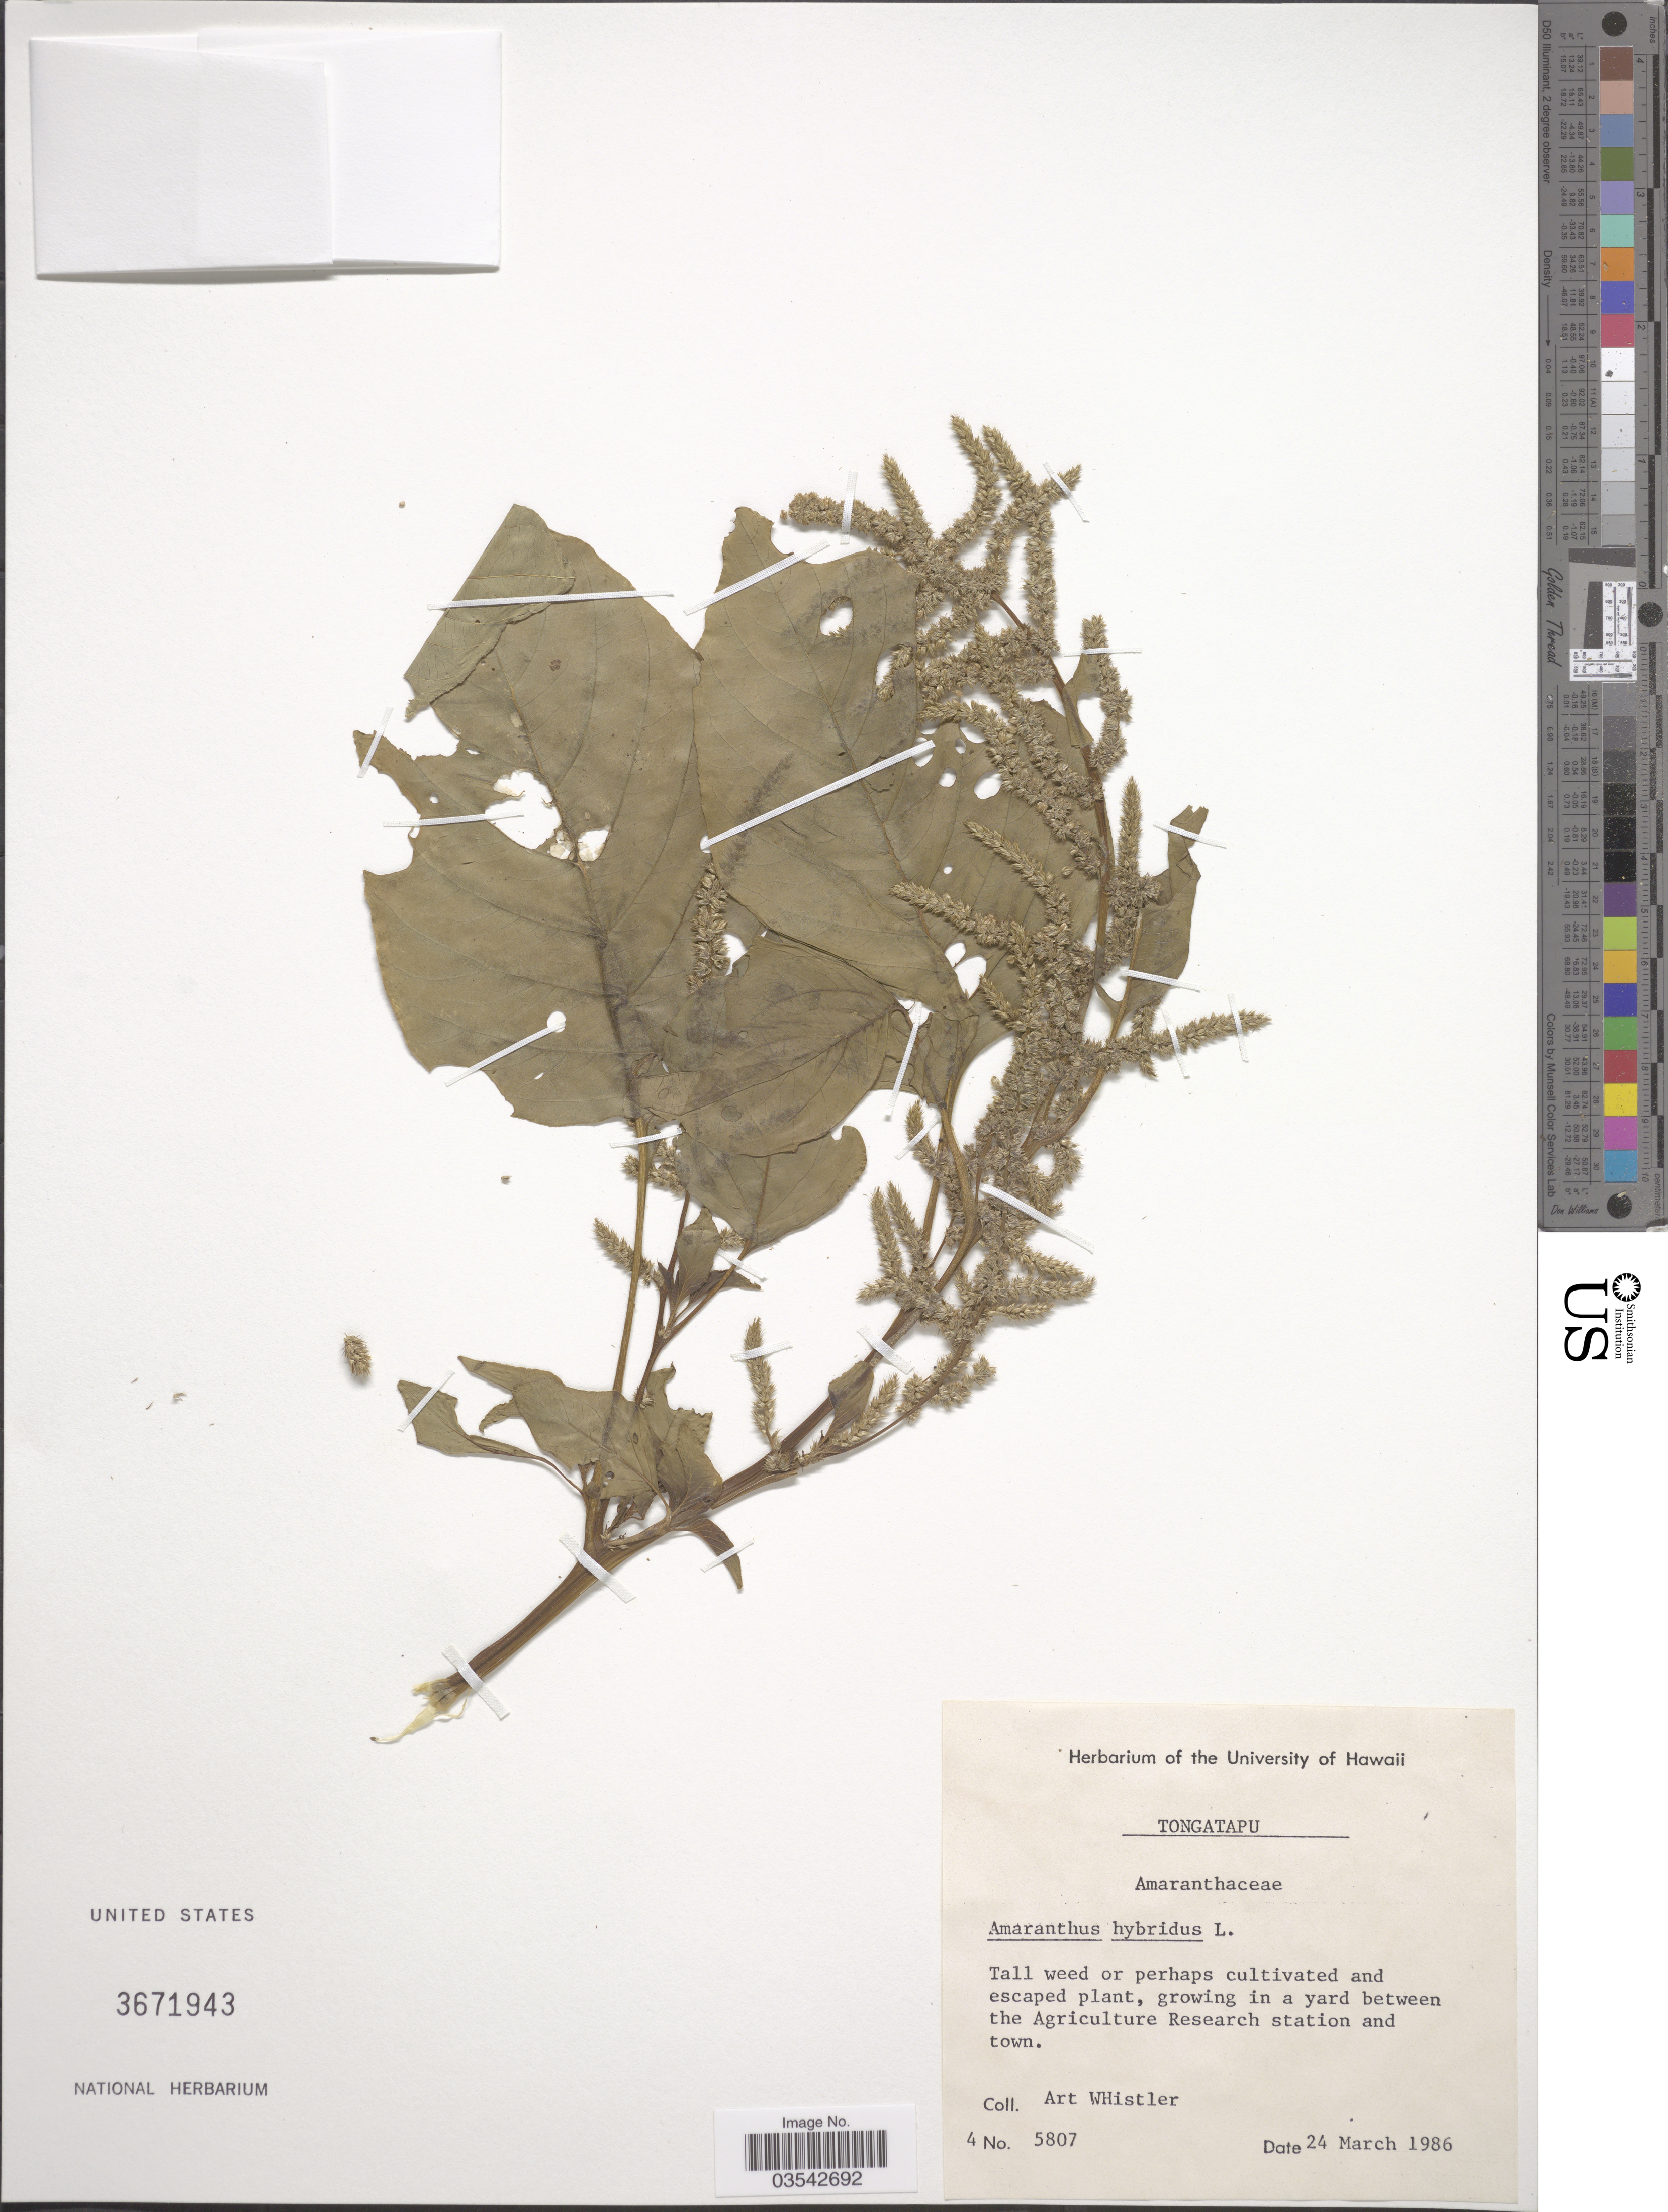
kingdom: Plantae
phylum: Tracheophyta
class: Magnoliopsida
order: Caryophyllales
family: Amaranthaceae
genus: Amaranthus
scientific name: Amaranthus hybridus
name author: L.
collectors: A. Whistler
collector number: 5807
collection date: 1986-03-24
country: Tonga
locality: Tongatapu. Yard between the Agriculture Research station and town.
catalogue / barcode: US 3671943